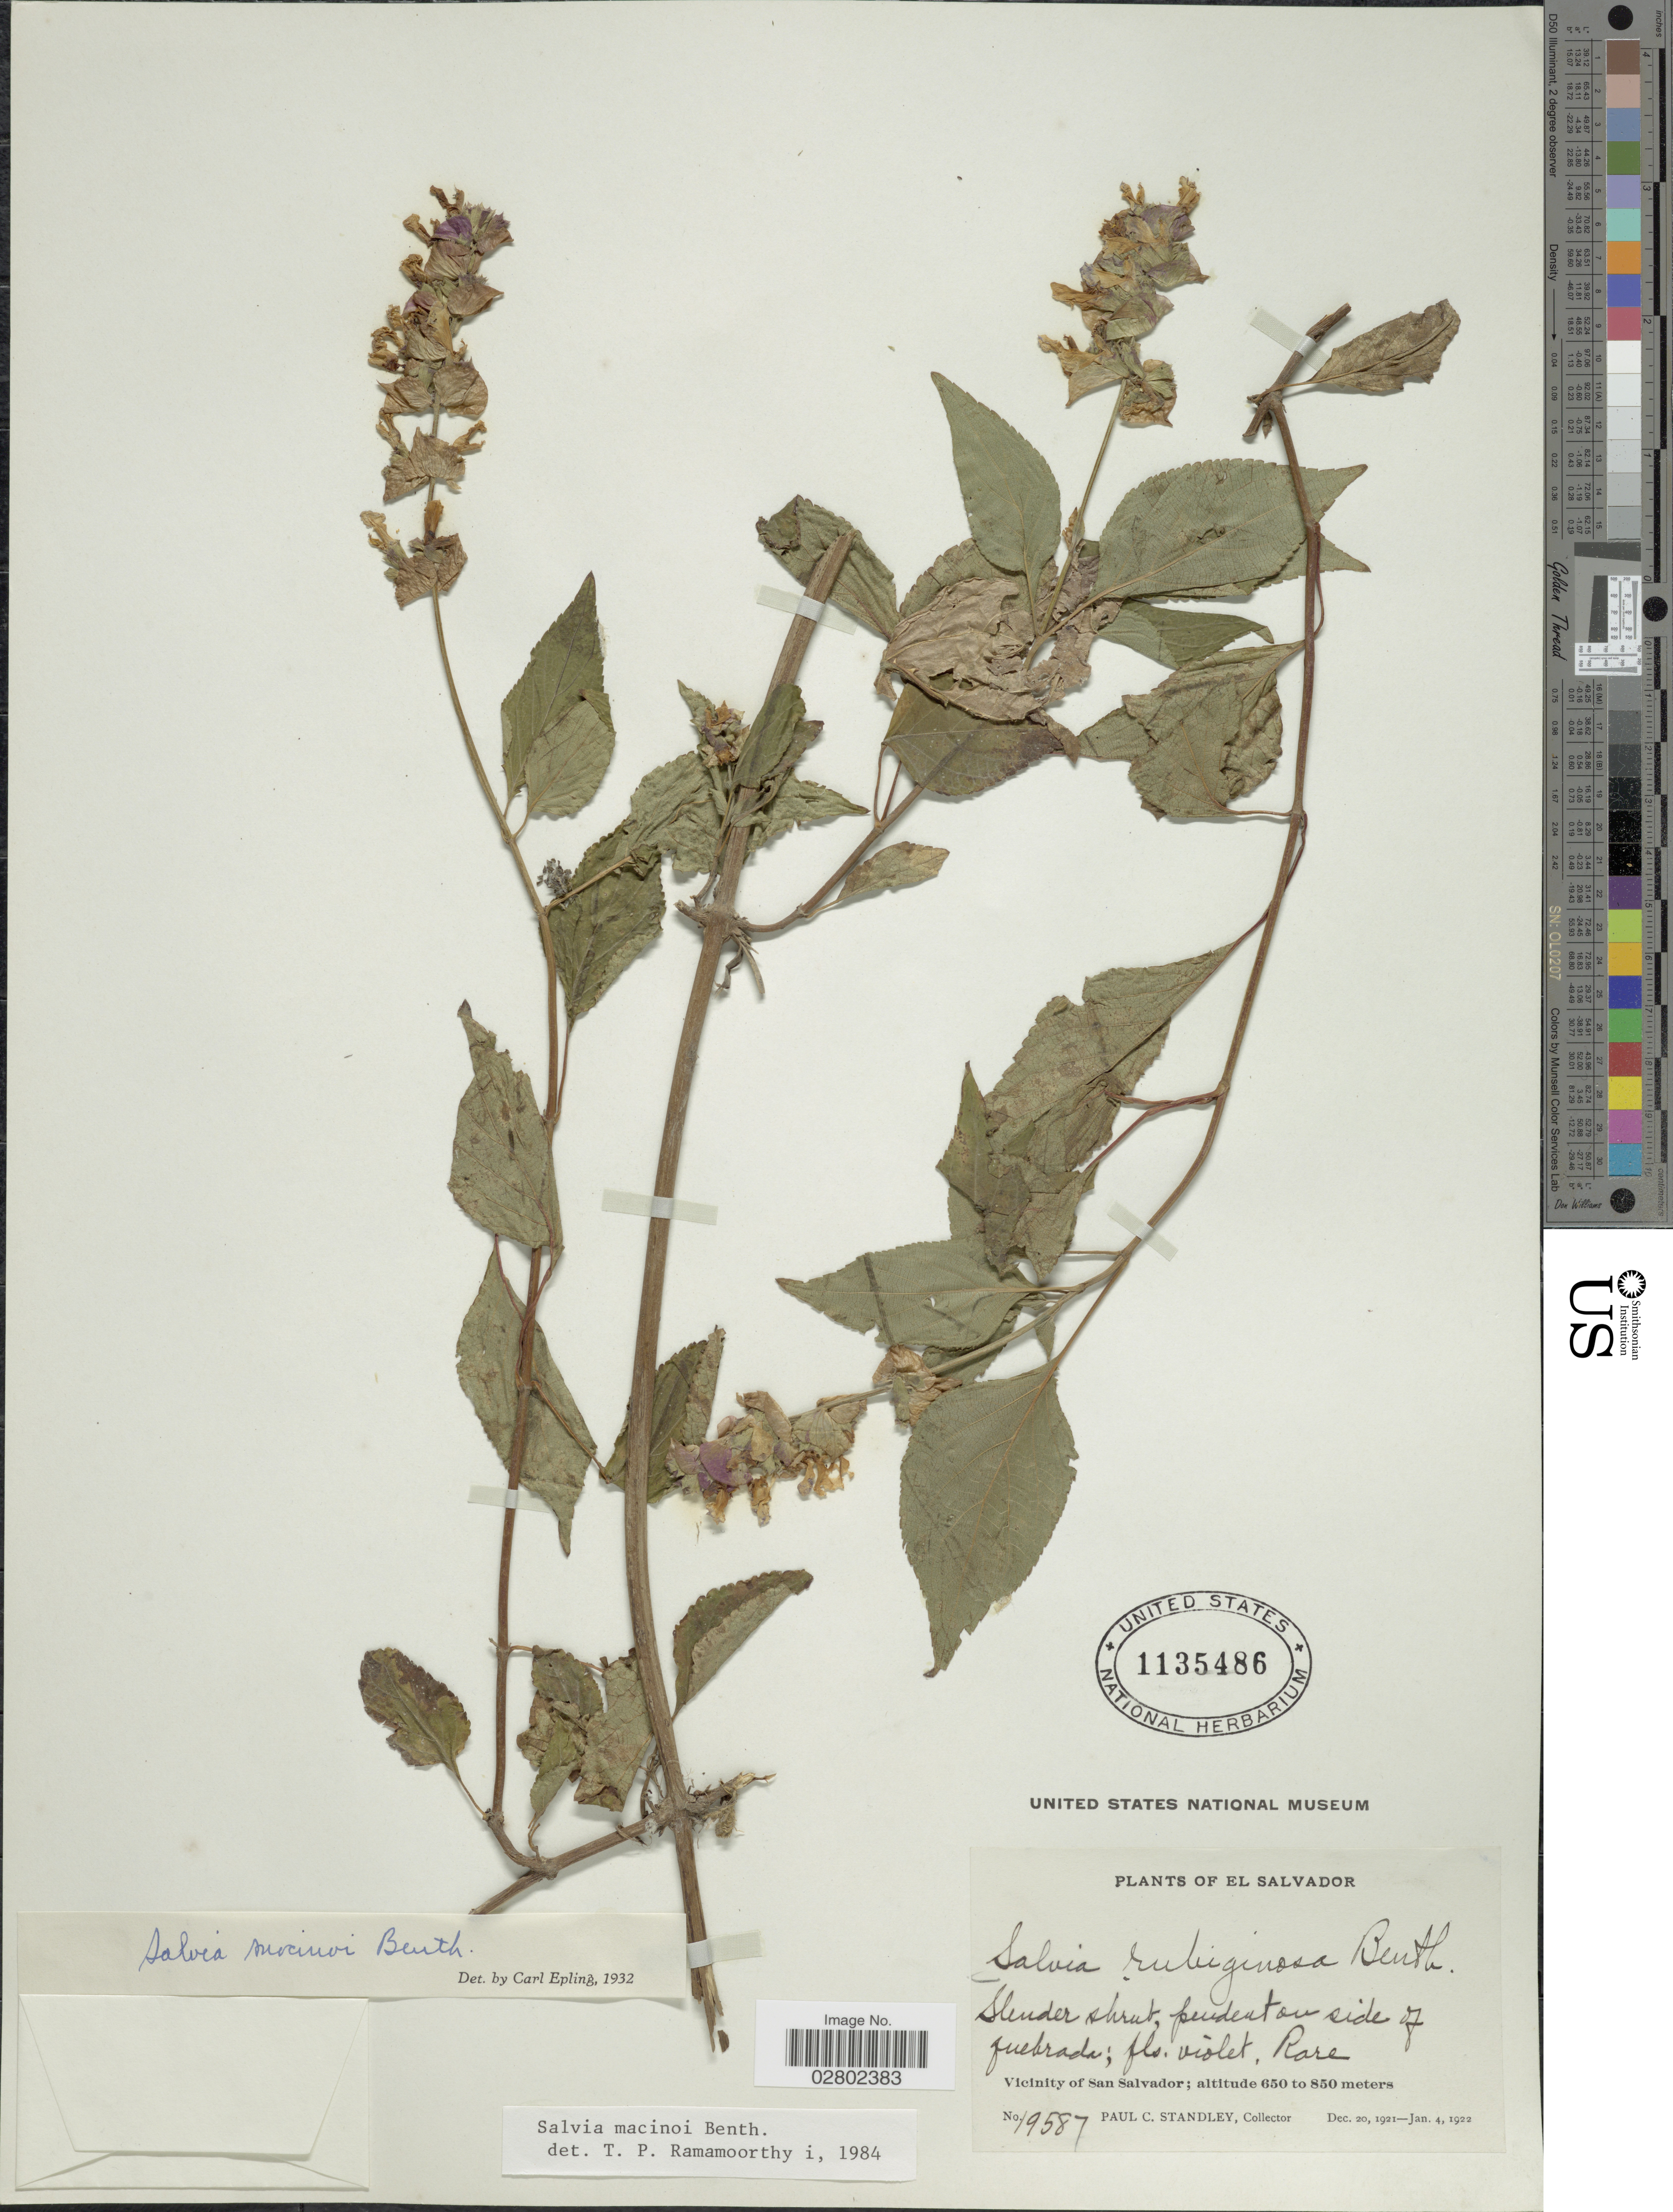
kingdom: Plantae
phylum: Tracheophyta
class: Magnoliopsida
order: Lamiales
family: Lamiaceae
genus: Salvia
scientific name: Salvia mocinoi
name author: Benth.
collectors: P. C. Standley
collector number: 19587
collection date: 1921-12-20/1922-01-04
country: El Salvador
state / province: San Salvador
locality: Vicinity of San Salvador.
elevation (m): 650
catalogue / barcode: US 1135486